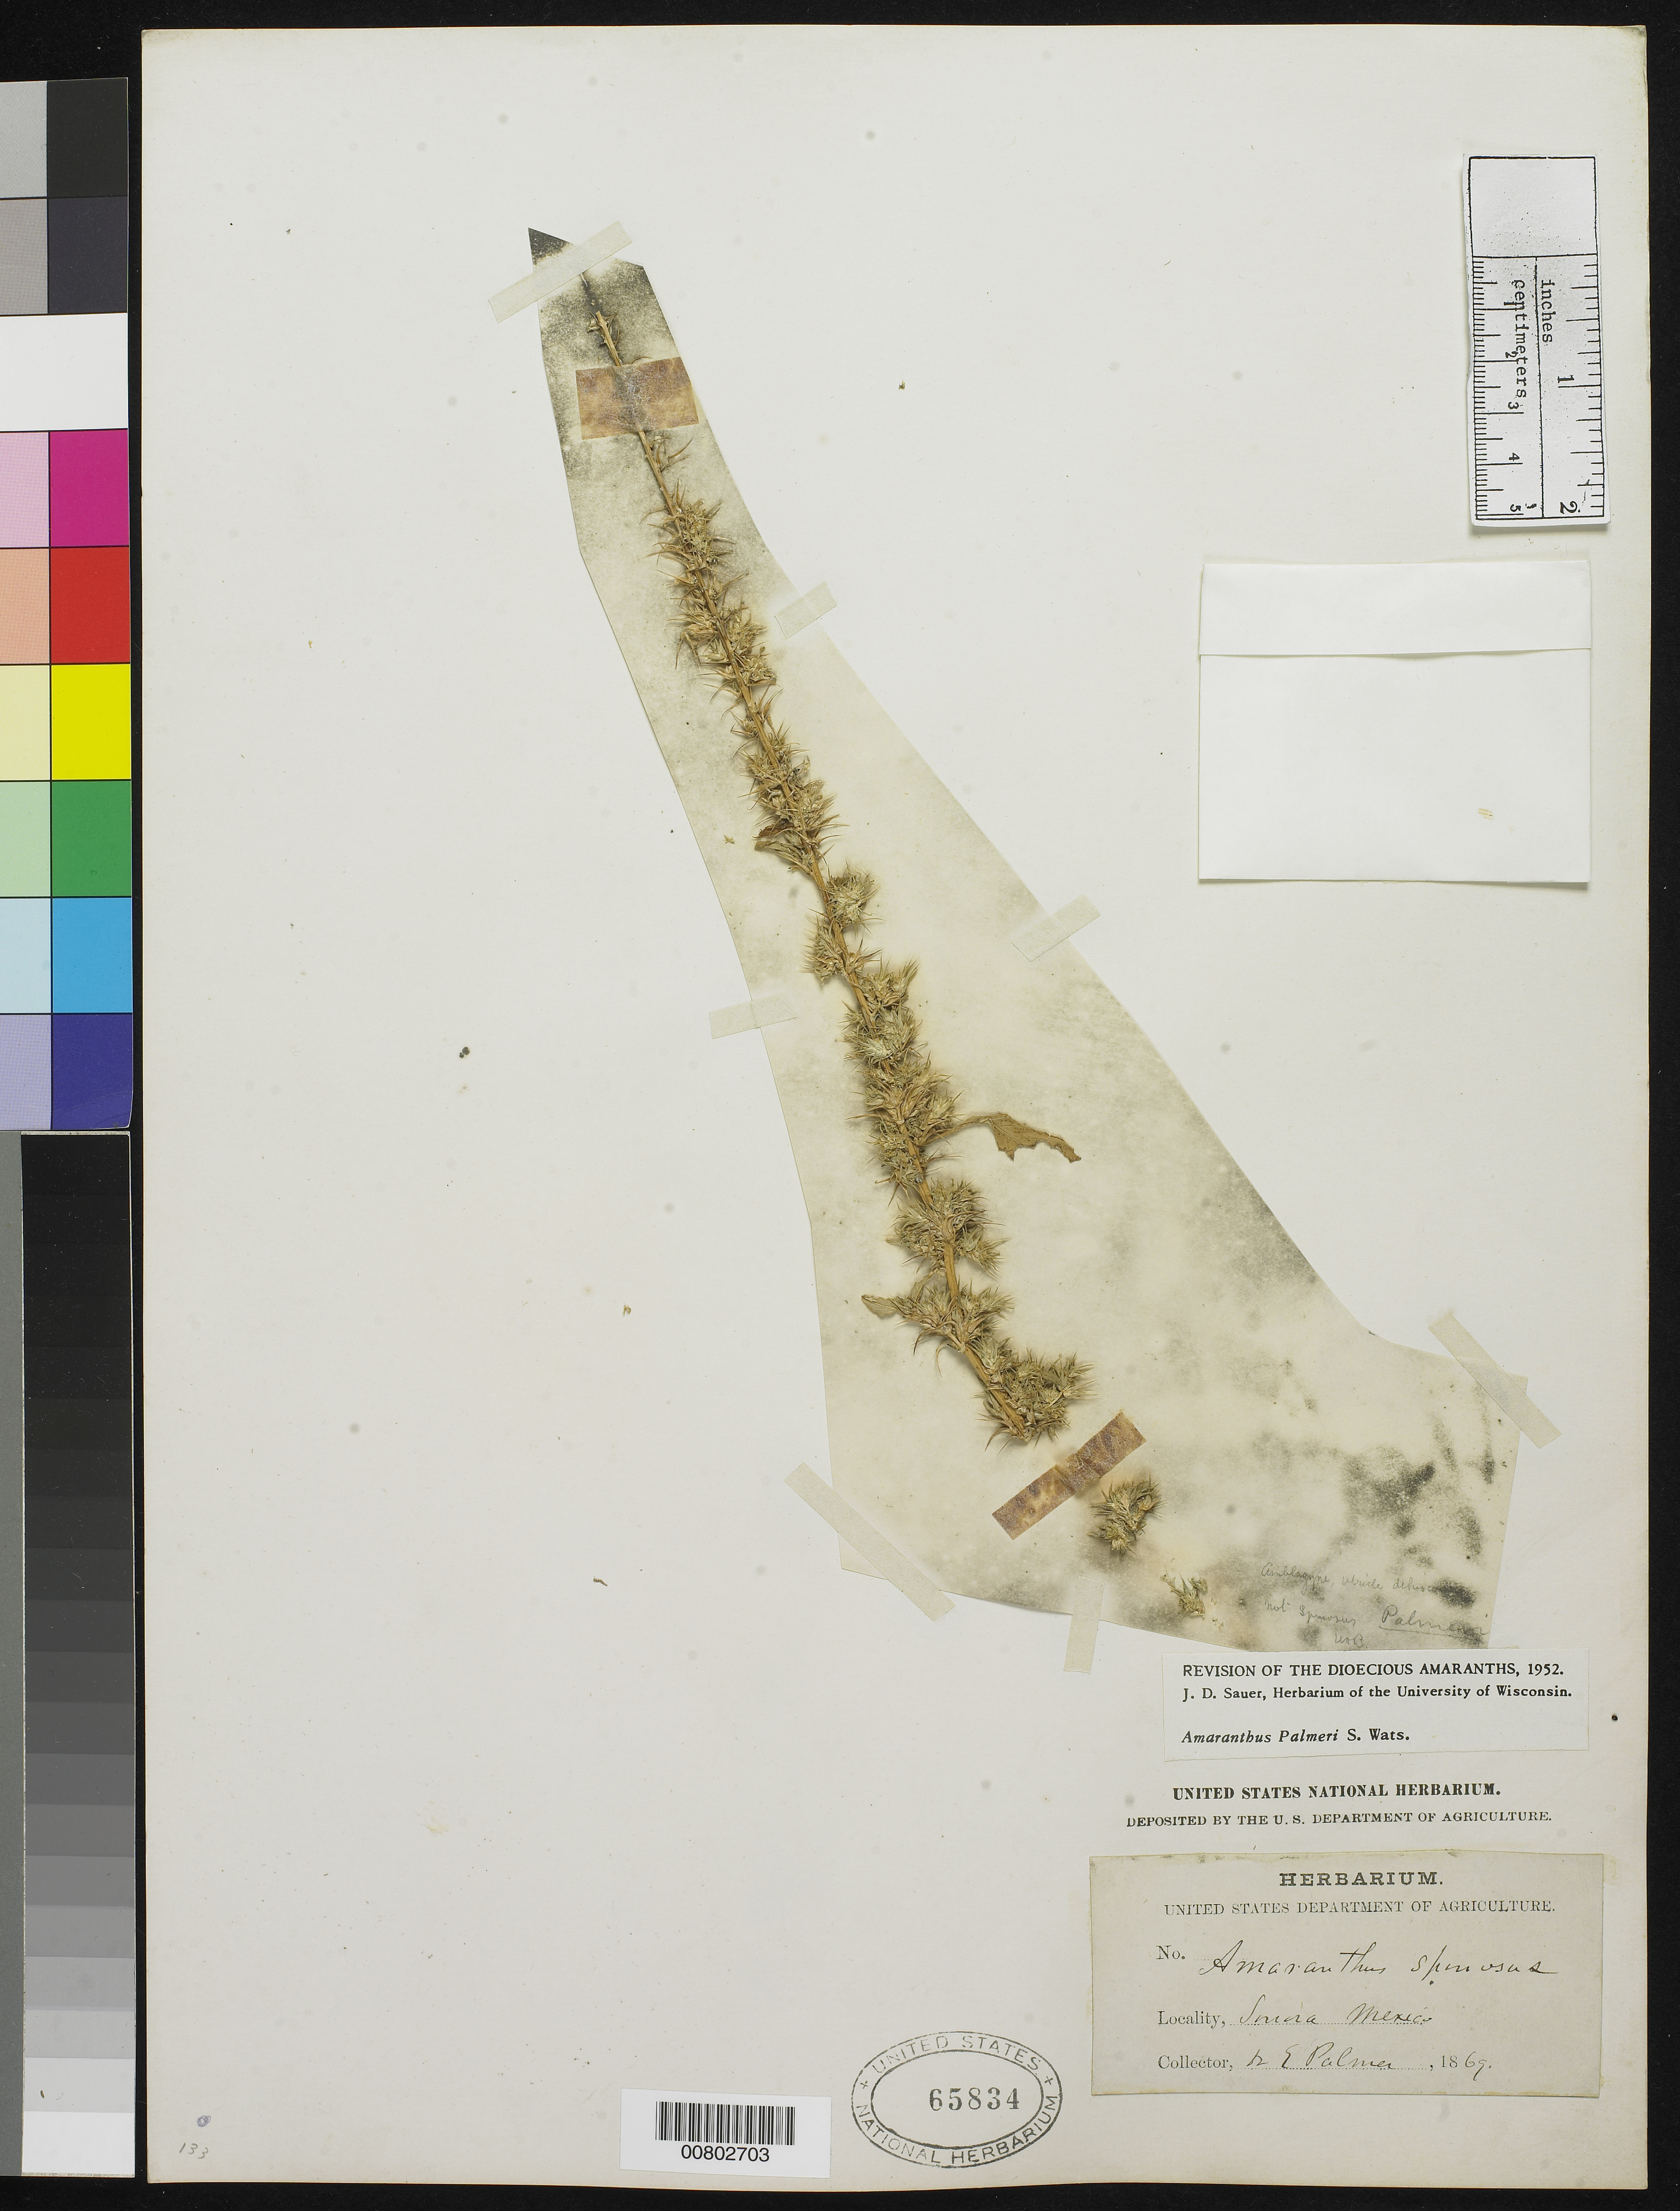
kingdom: Plantae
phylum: Tracheophyta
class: Magnoliopsida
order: Caryophyllales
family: Amaranthaceae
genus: Amaranthus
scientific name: Amaranthus palmeri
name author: S. Watson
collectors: E. Palmer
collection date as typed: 1869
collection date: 1869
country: Mexico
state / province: Sonora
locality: Sonora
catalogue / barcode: US 65834